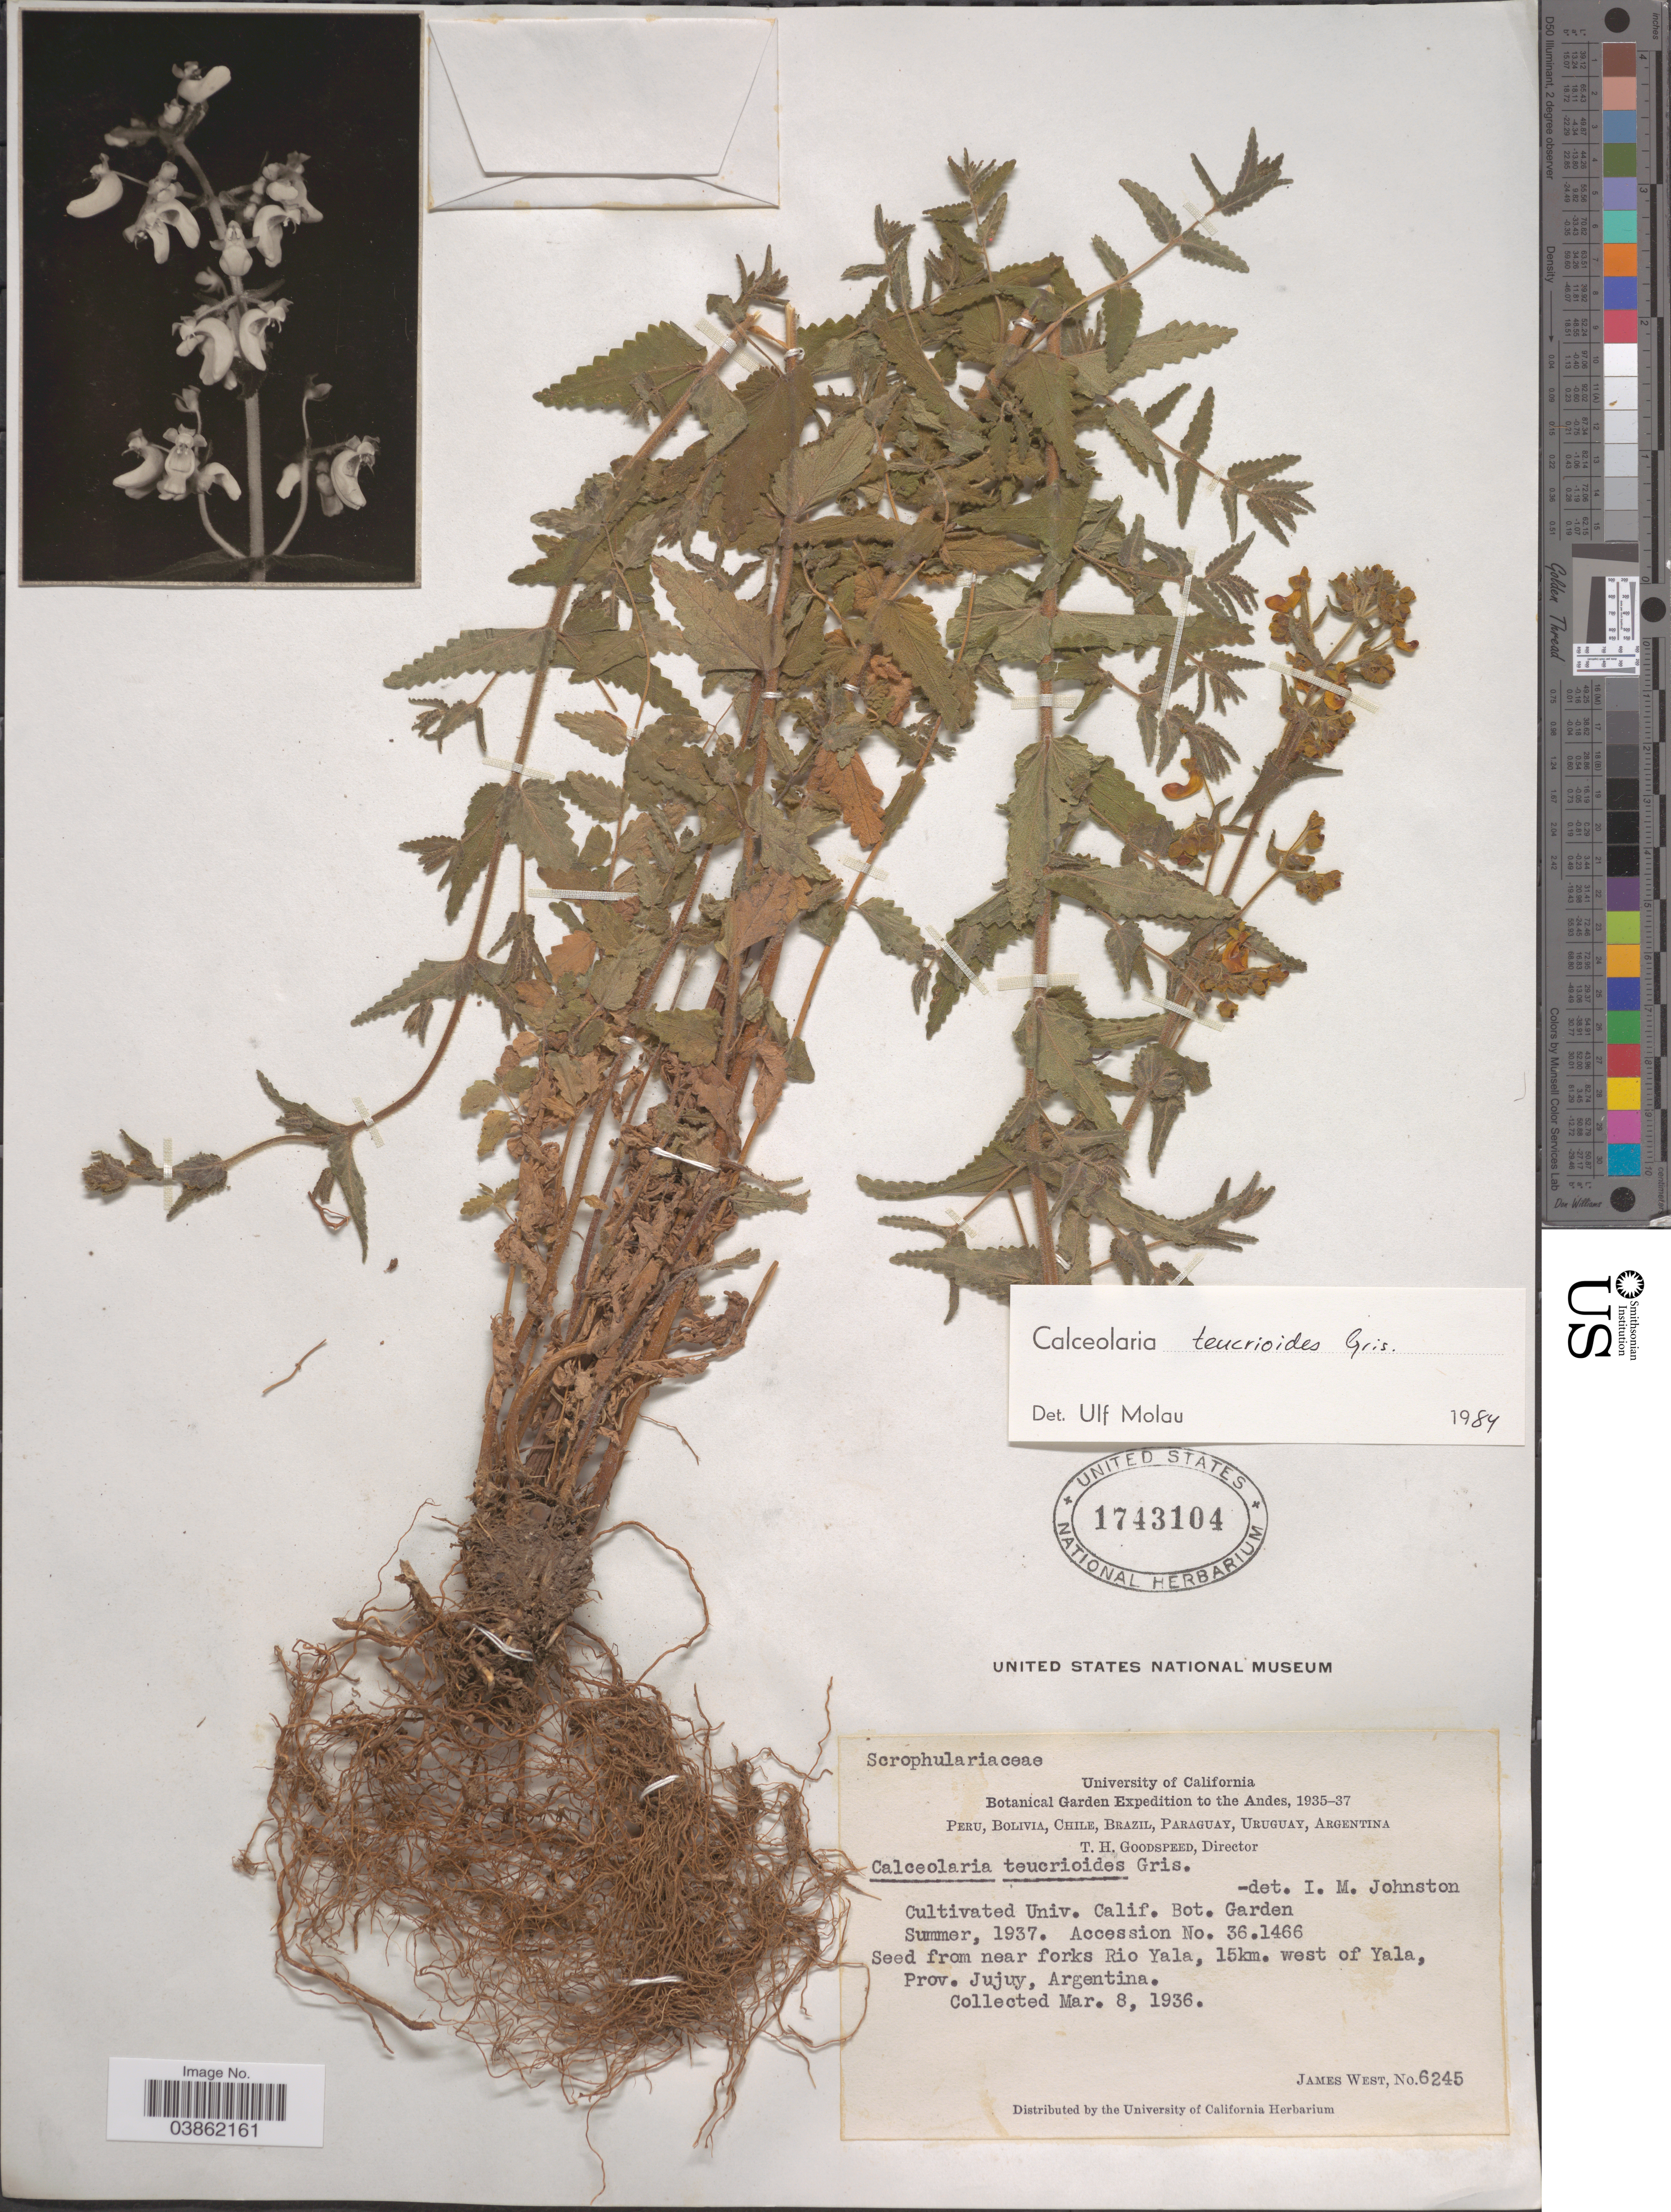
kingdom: Plantae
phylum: Tracheophyta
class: Magnoliopsida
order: Lamiales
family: Calceolariaceae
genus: Calceolaria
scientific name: Calceolaria teucrioides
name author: Griseb.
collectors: J. West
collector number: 6245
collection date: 1936-03-08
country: United States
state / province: California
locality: Univ. Calif. Bot. Garden.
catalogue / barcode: US 1743104